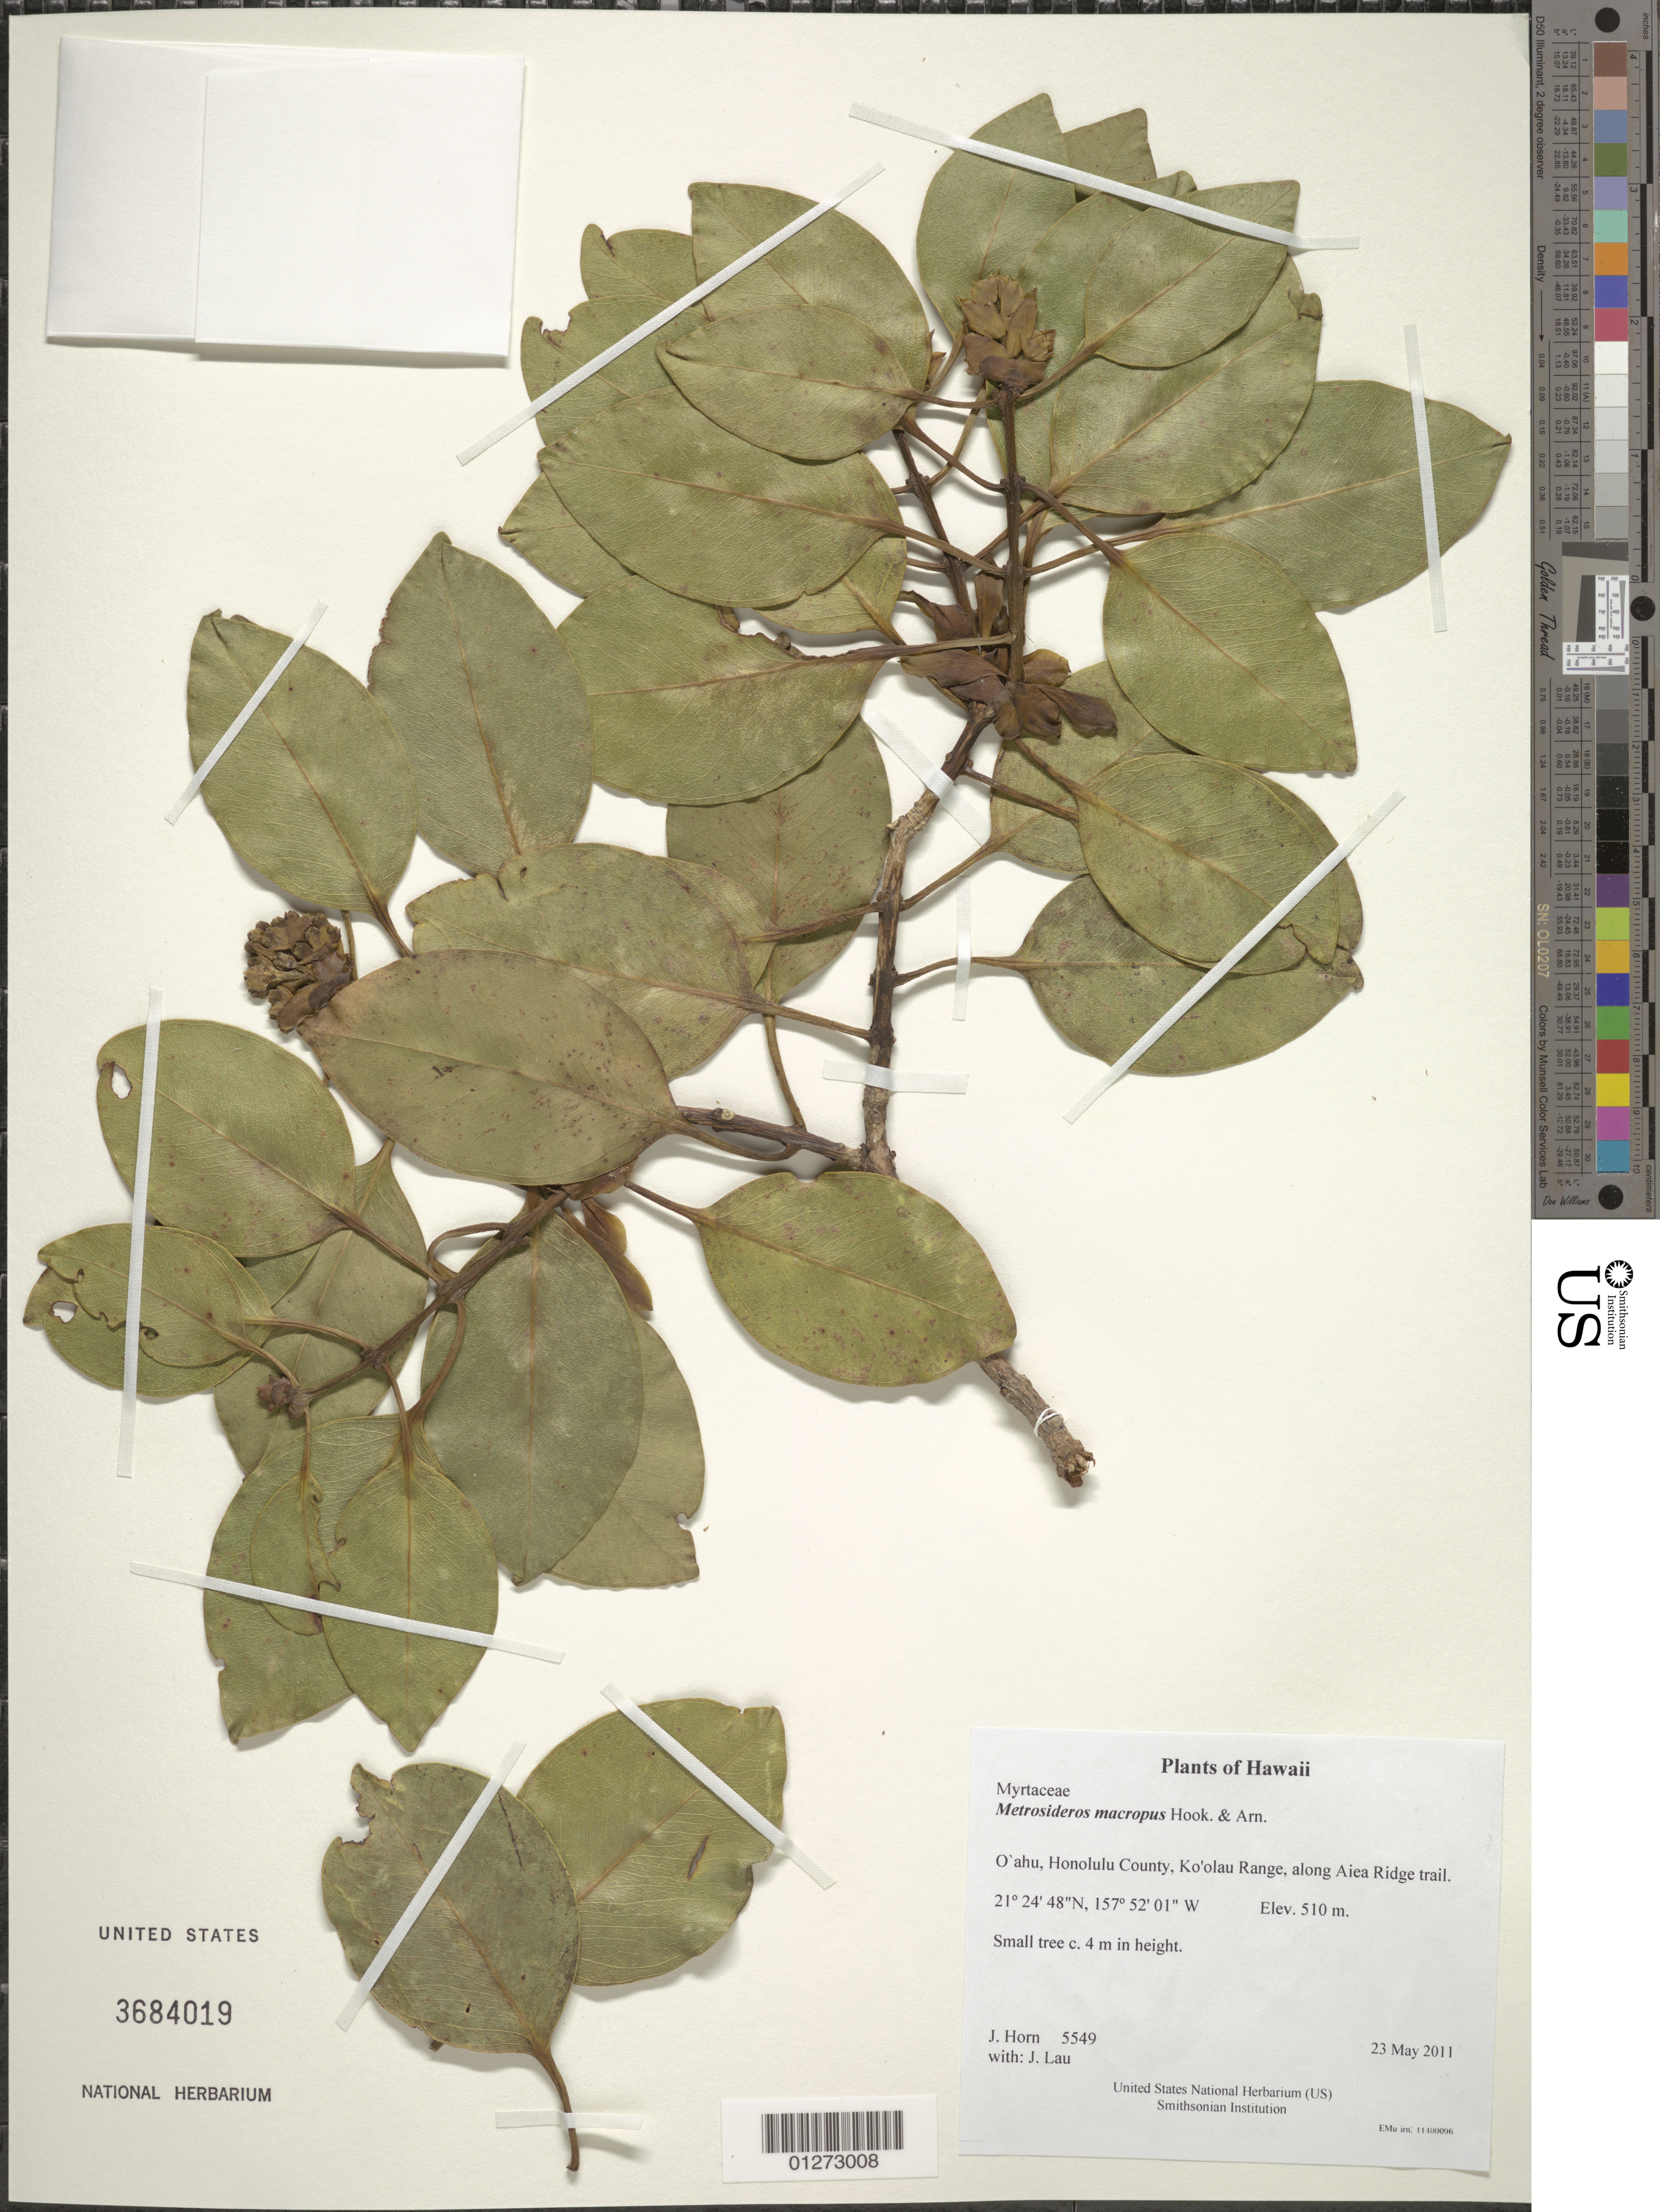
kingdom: Plantae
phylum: Tracheophyta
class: Magnoliopsida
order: Myrtales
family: Myrtaceae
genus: Metrosideros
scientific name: Metrosideros macropus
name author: Hook. & Arn.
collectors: J. Horn & J. Lau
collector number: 5549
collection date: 2011-05-23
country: United States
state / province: Hawaii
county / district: Honolulu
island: Oahu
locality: Ko'olau Range, along Aiea Ridge trail.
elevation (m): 510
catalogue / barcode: US 3684019